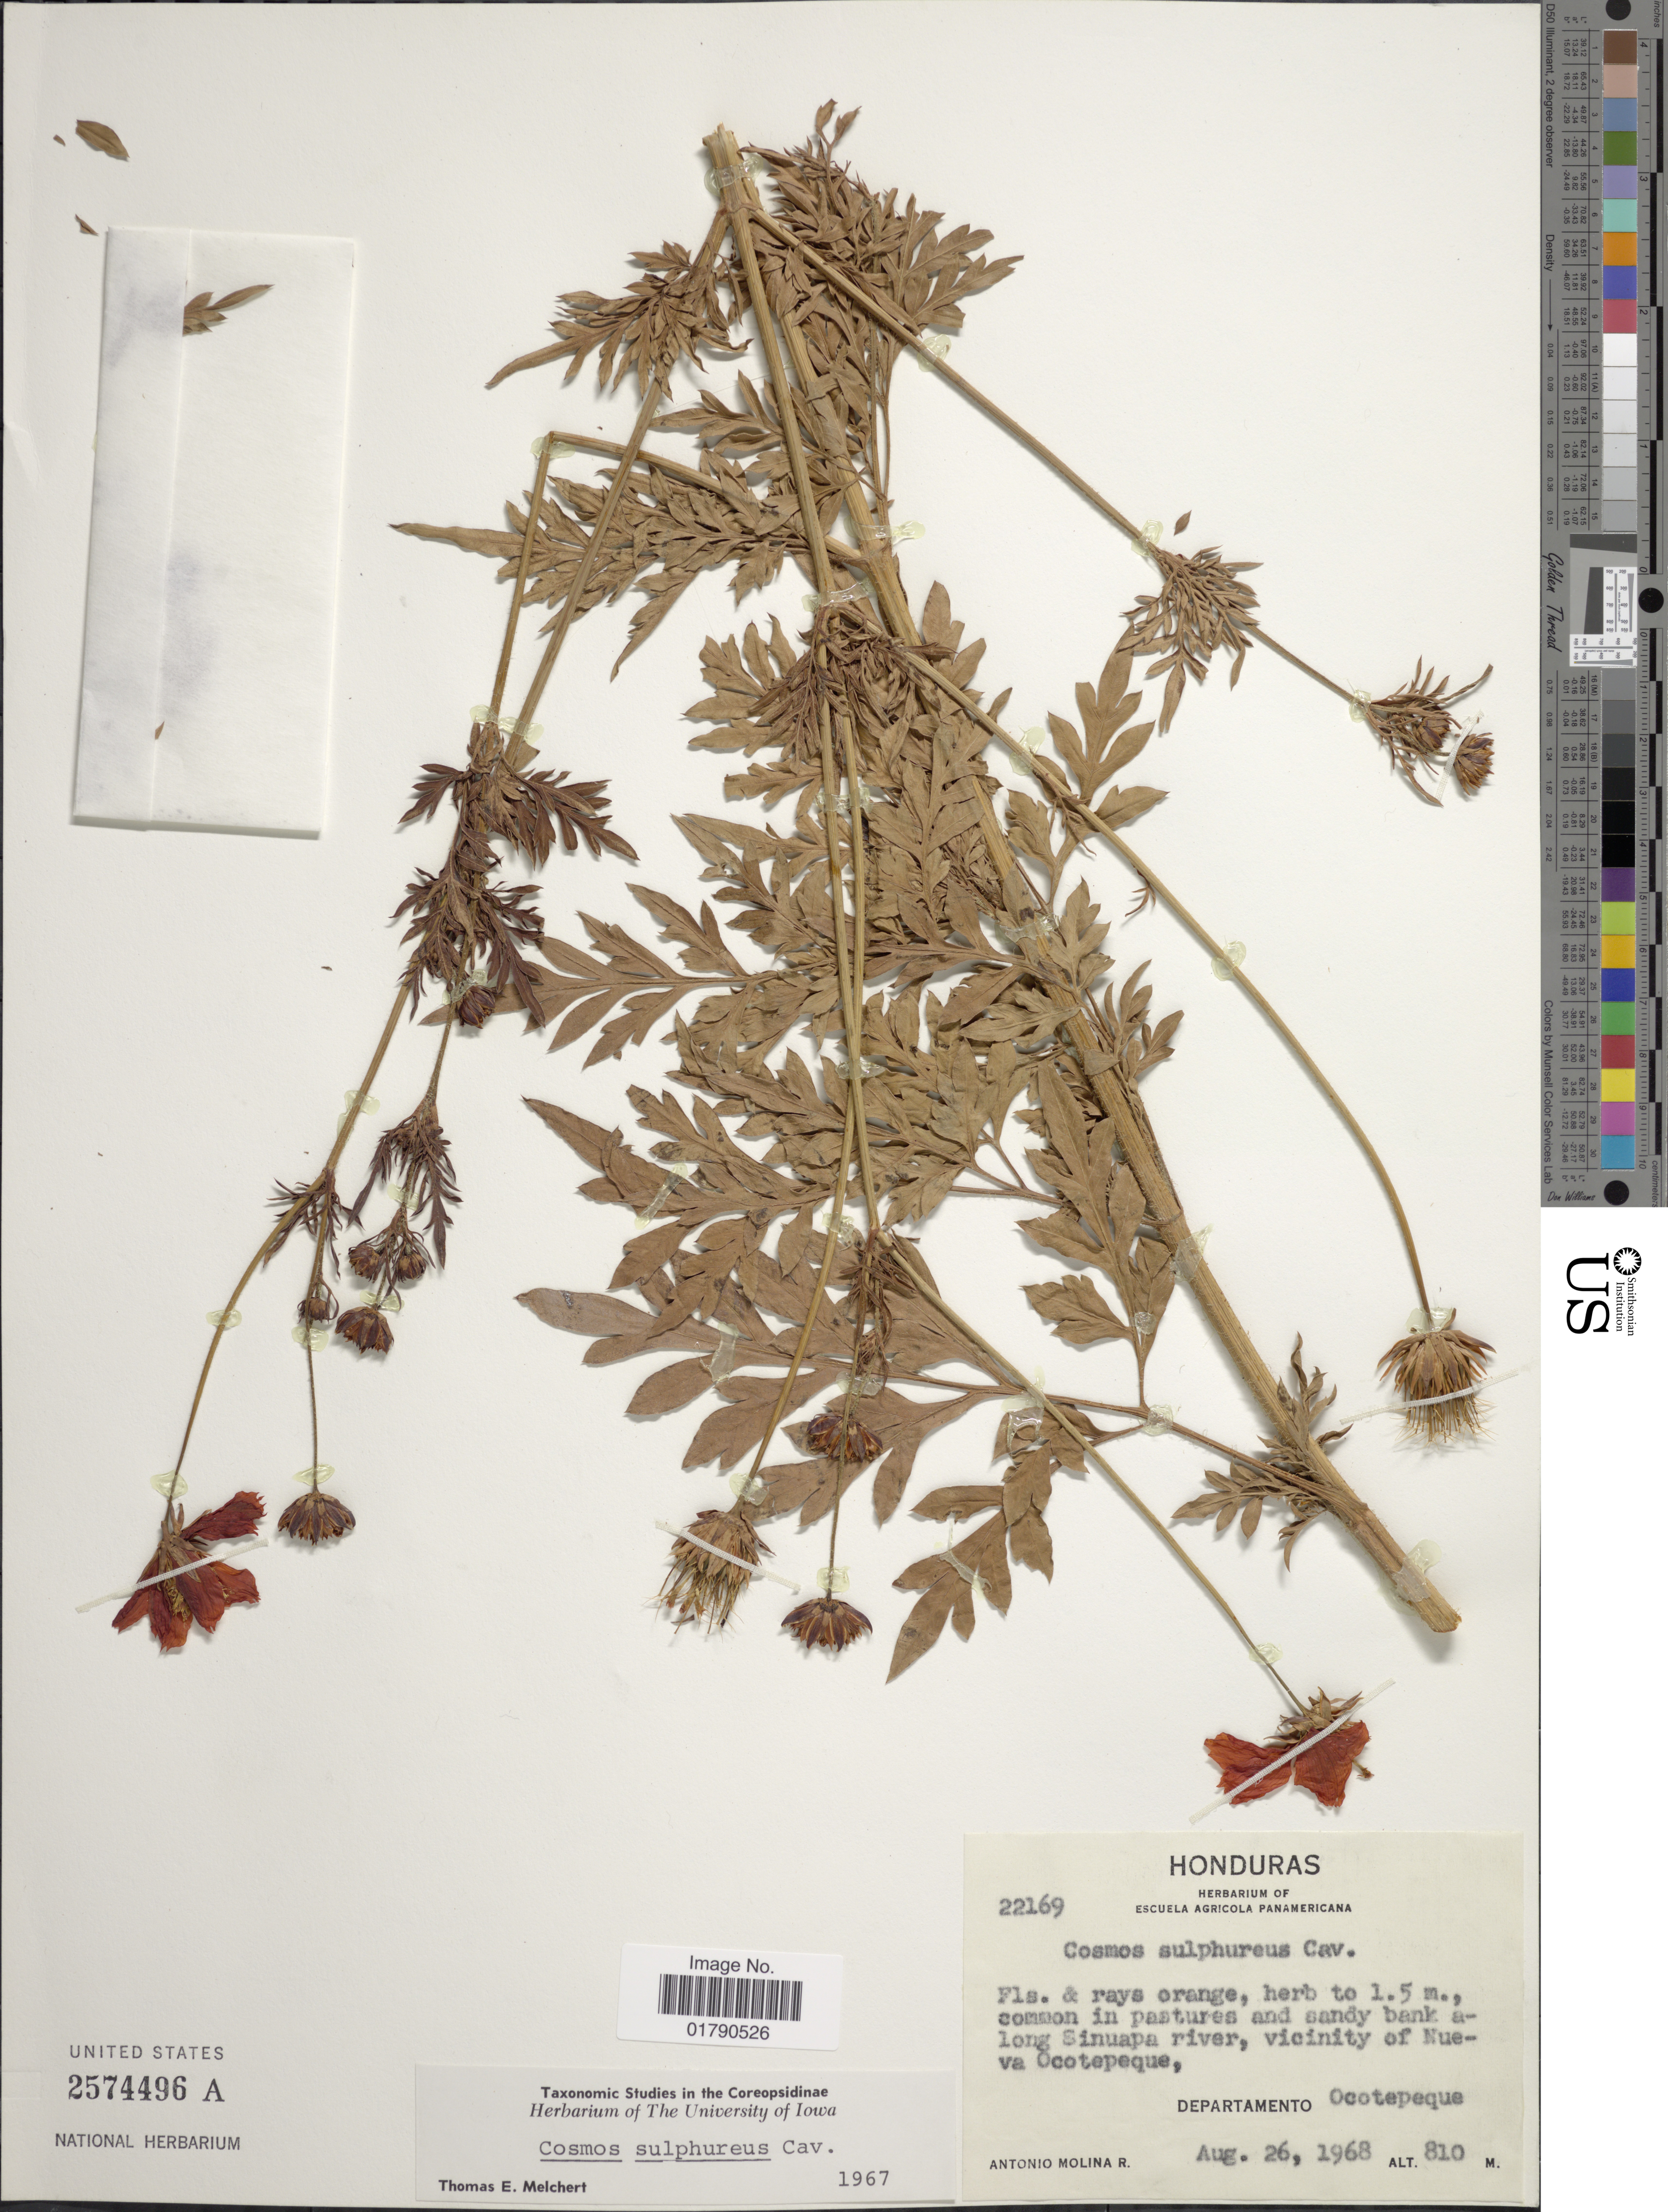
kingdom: Plantae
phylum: Tracheophyta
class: Magnoliopsida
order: Asterales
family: Asteraceae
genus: Cosmos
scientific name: Cosmos sulphureus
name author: Cav.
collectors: A. Molina R.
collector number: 22169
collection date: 1968-08-26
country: Honduras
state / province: Ocotepeque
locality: Sinuapa river, vicinity of Nueva Ocotepeque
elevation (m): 810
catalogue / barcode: US 2574496A